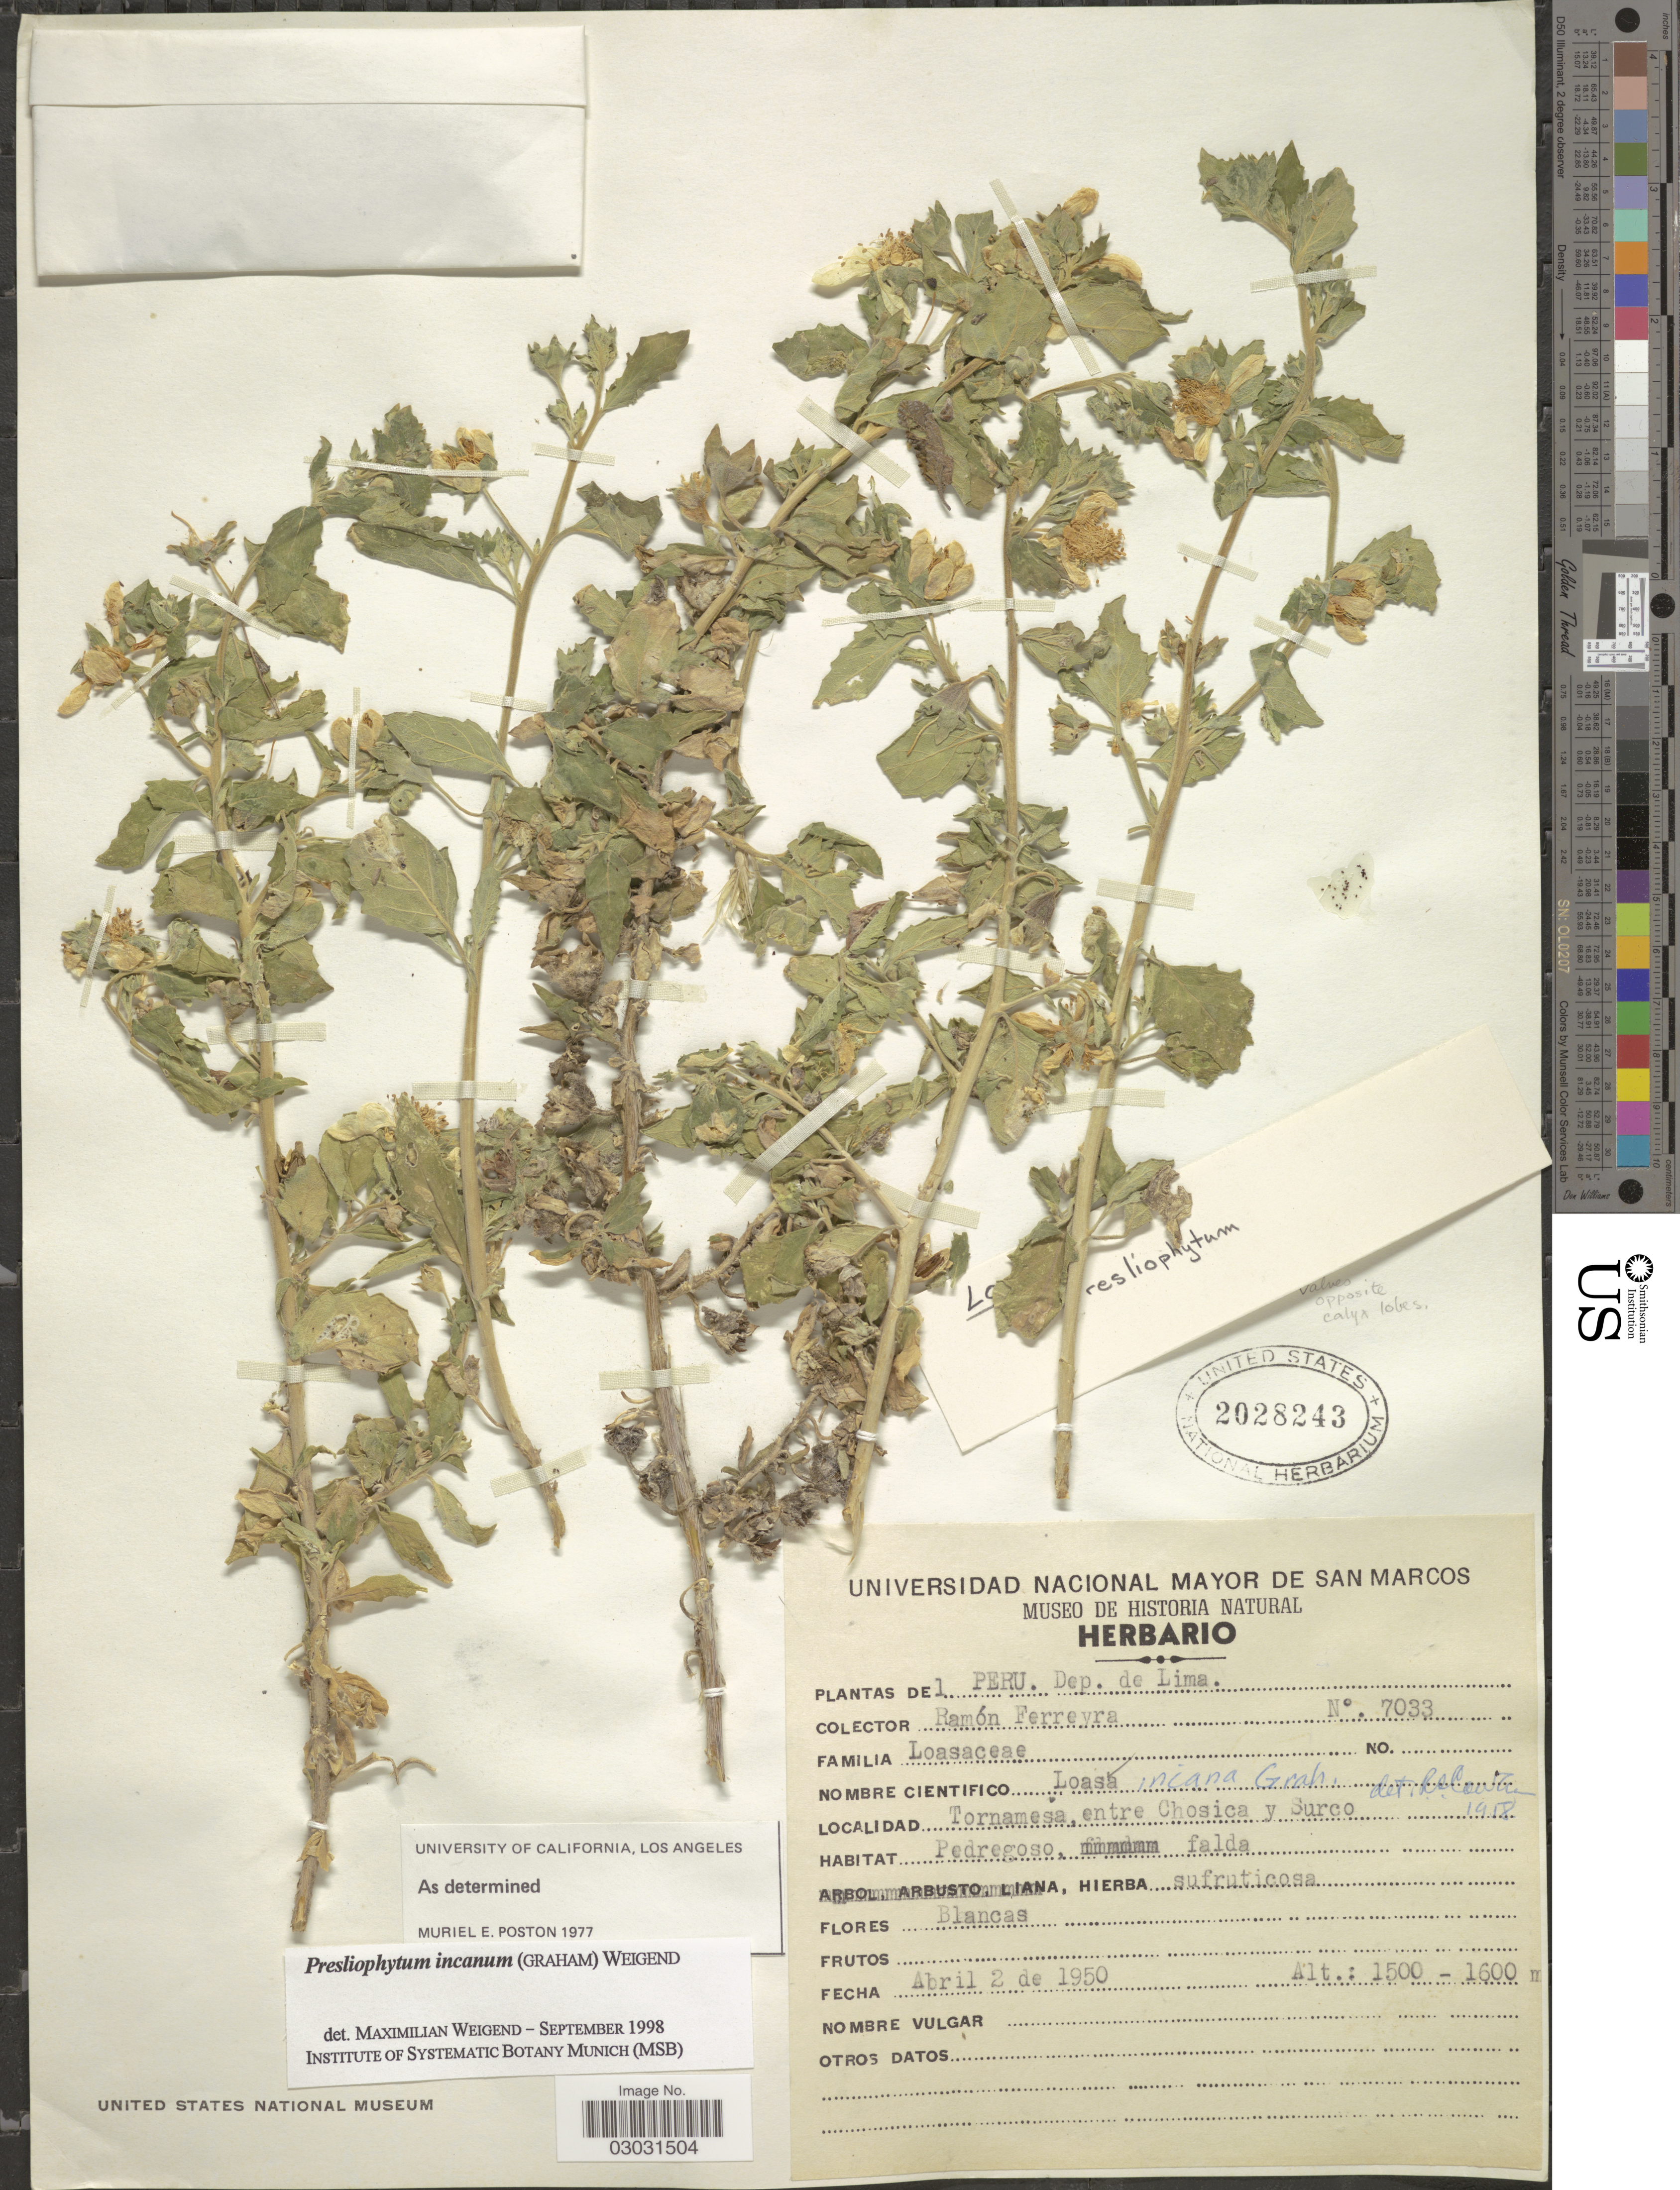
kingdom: Plantae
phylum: Tracheophyta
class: Magnoliopsida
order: Cornales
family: Loasaceae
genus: Presliophytum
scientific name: Presliophytum incanum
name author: (Graham) Weigand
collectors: R. A. Ferreyra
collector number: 7033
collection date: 1950-04-02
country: Peru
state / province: Lima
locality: Dep. de Lima. Tornamesa, entre Chosica y Surco.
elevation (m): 1500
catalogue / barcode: US 2028243